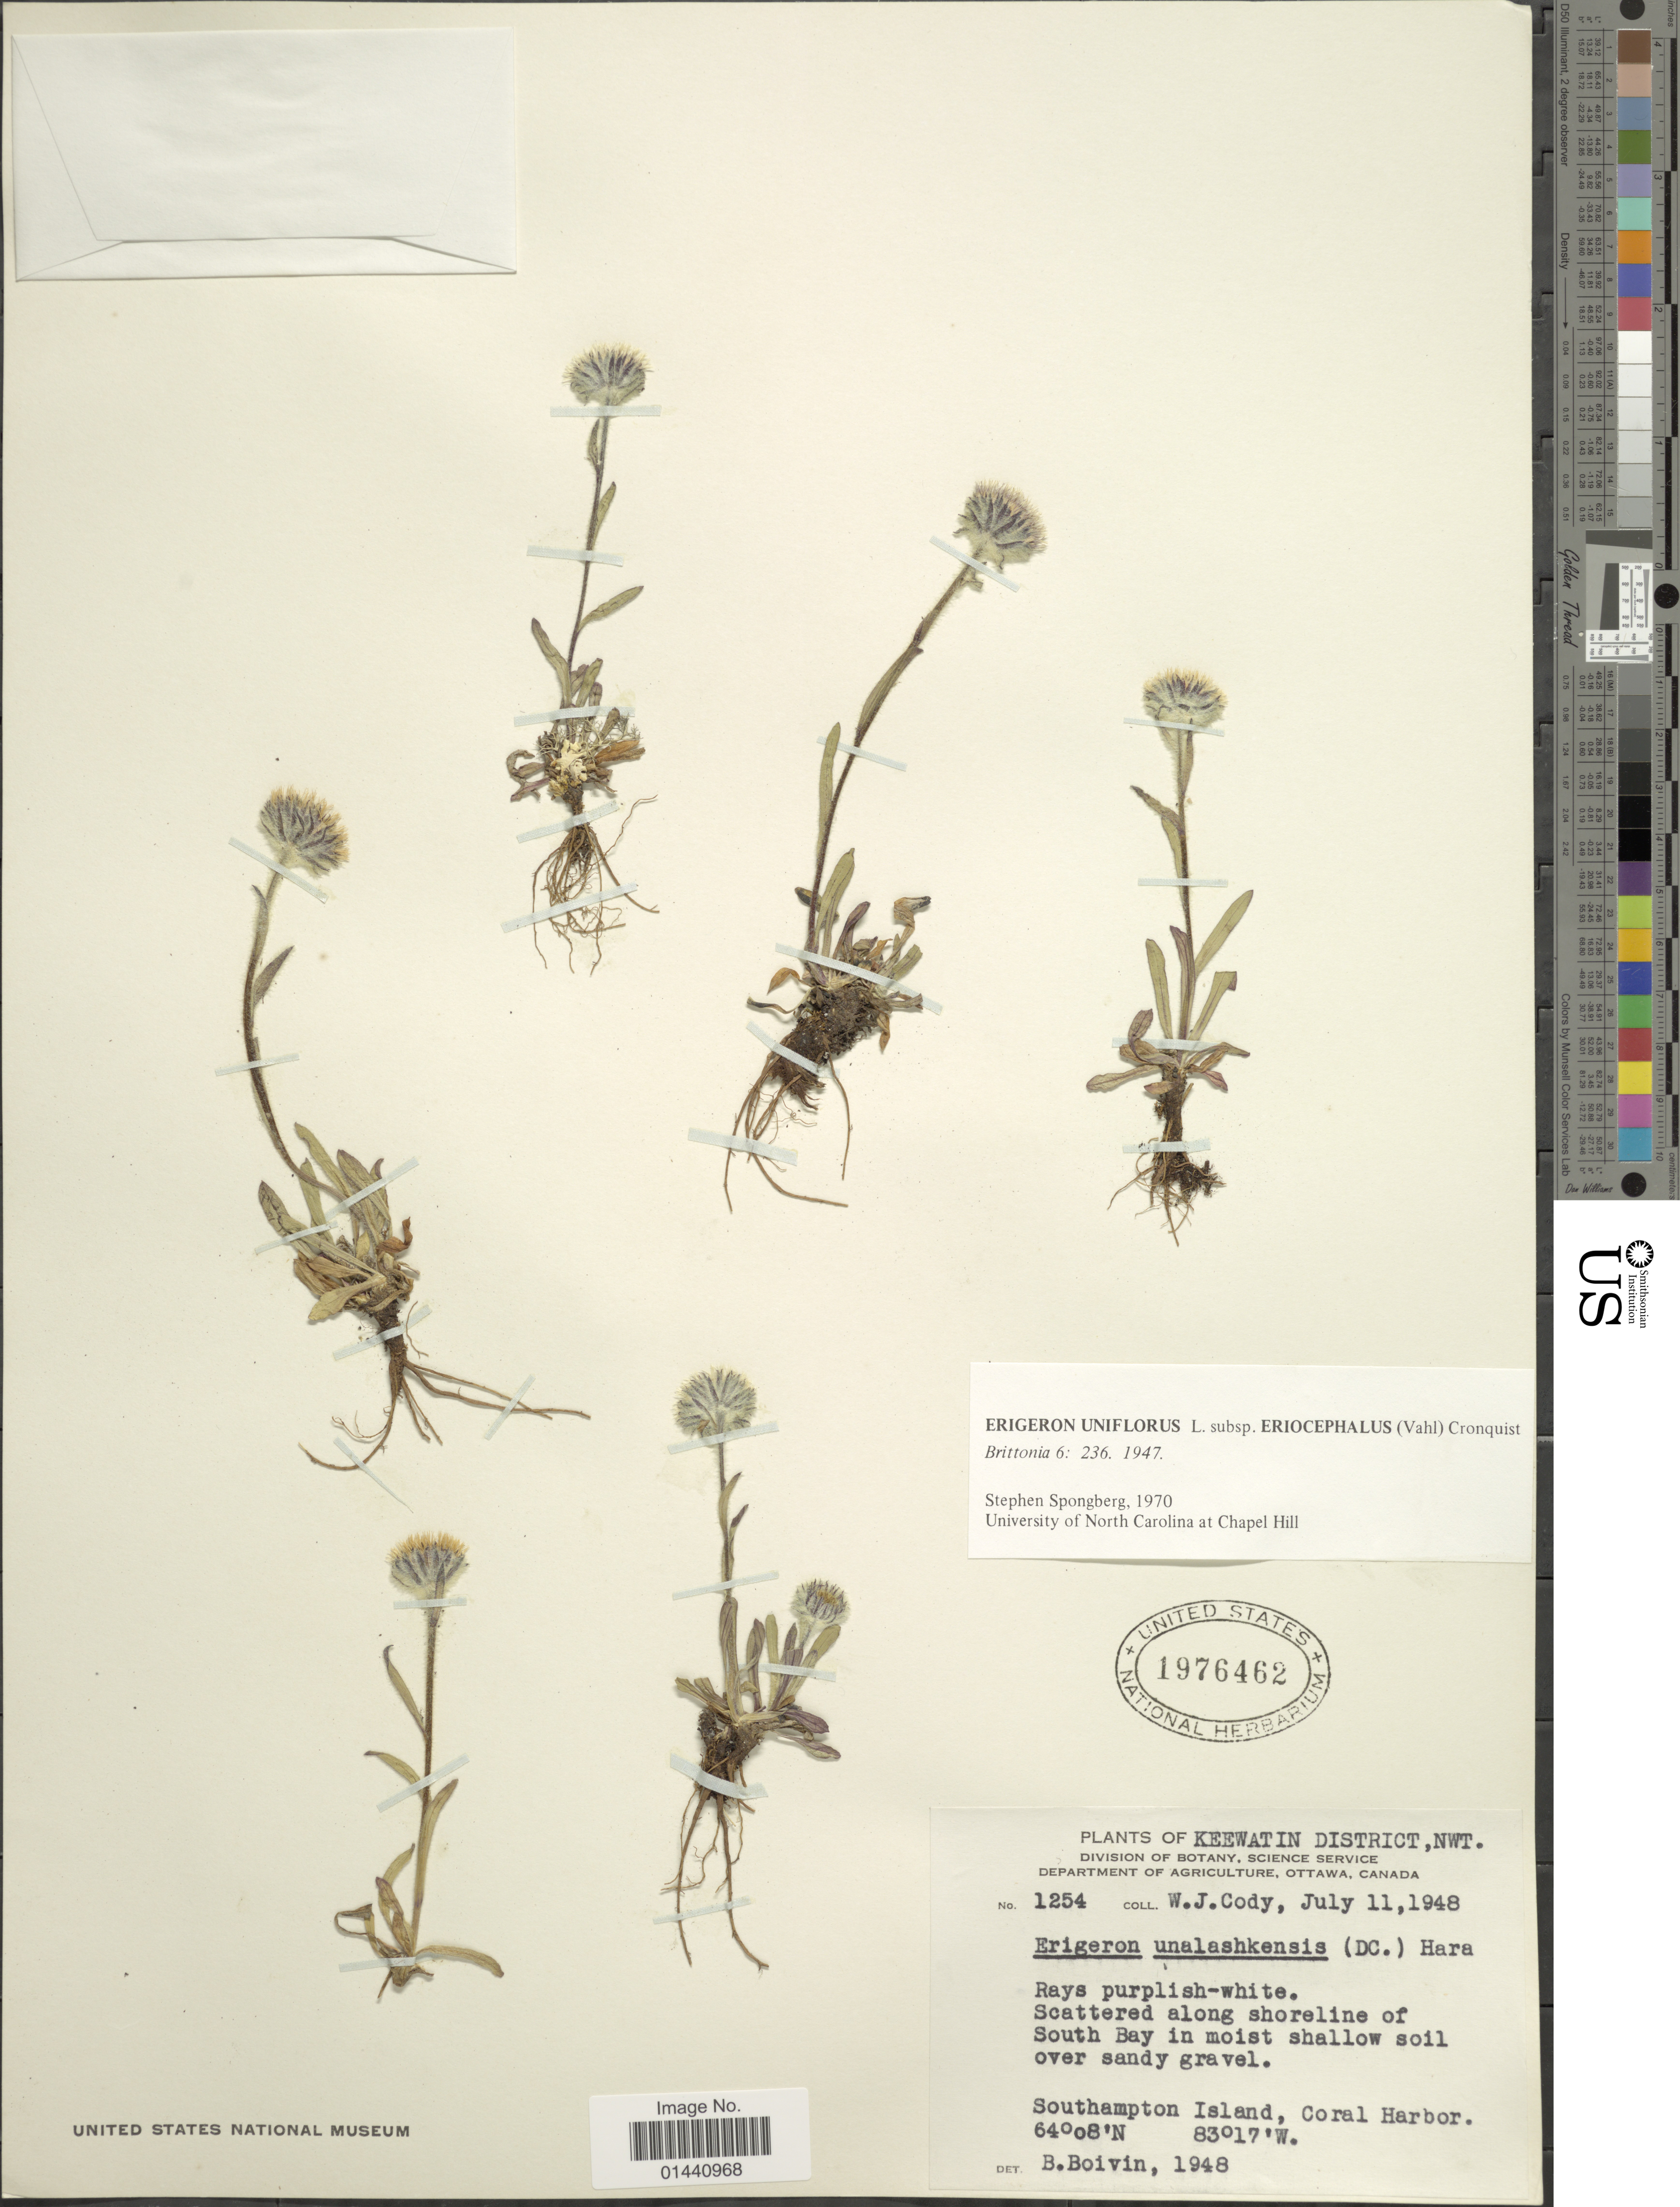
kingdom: Plantae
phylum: Tracheophyta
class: Magnoliopsida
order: Asterales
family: Asteraceae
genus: Erigeron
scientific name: Erigeron eriocephalus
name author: J. Vahl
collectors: W. Cody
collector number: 1254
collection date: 1948-07-11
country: Canada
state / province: Northwest Territories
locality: Keewatin District. Southampton Island, Coral Harbor.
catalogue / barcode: US 1976462